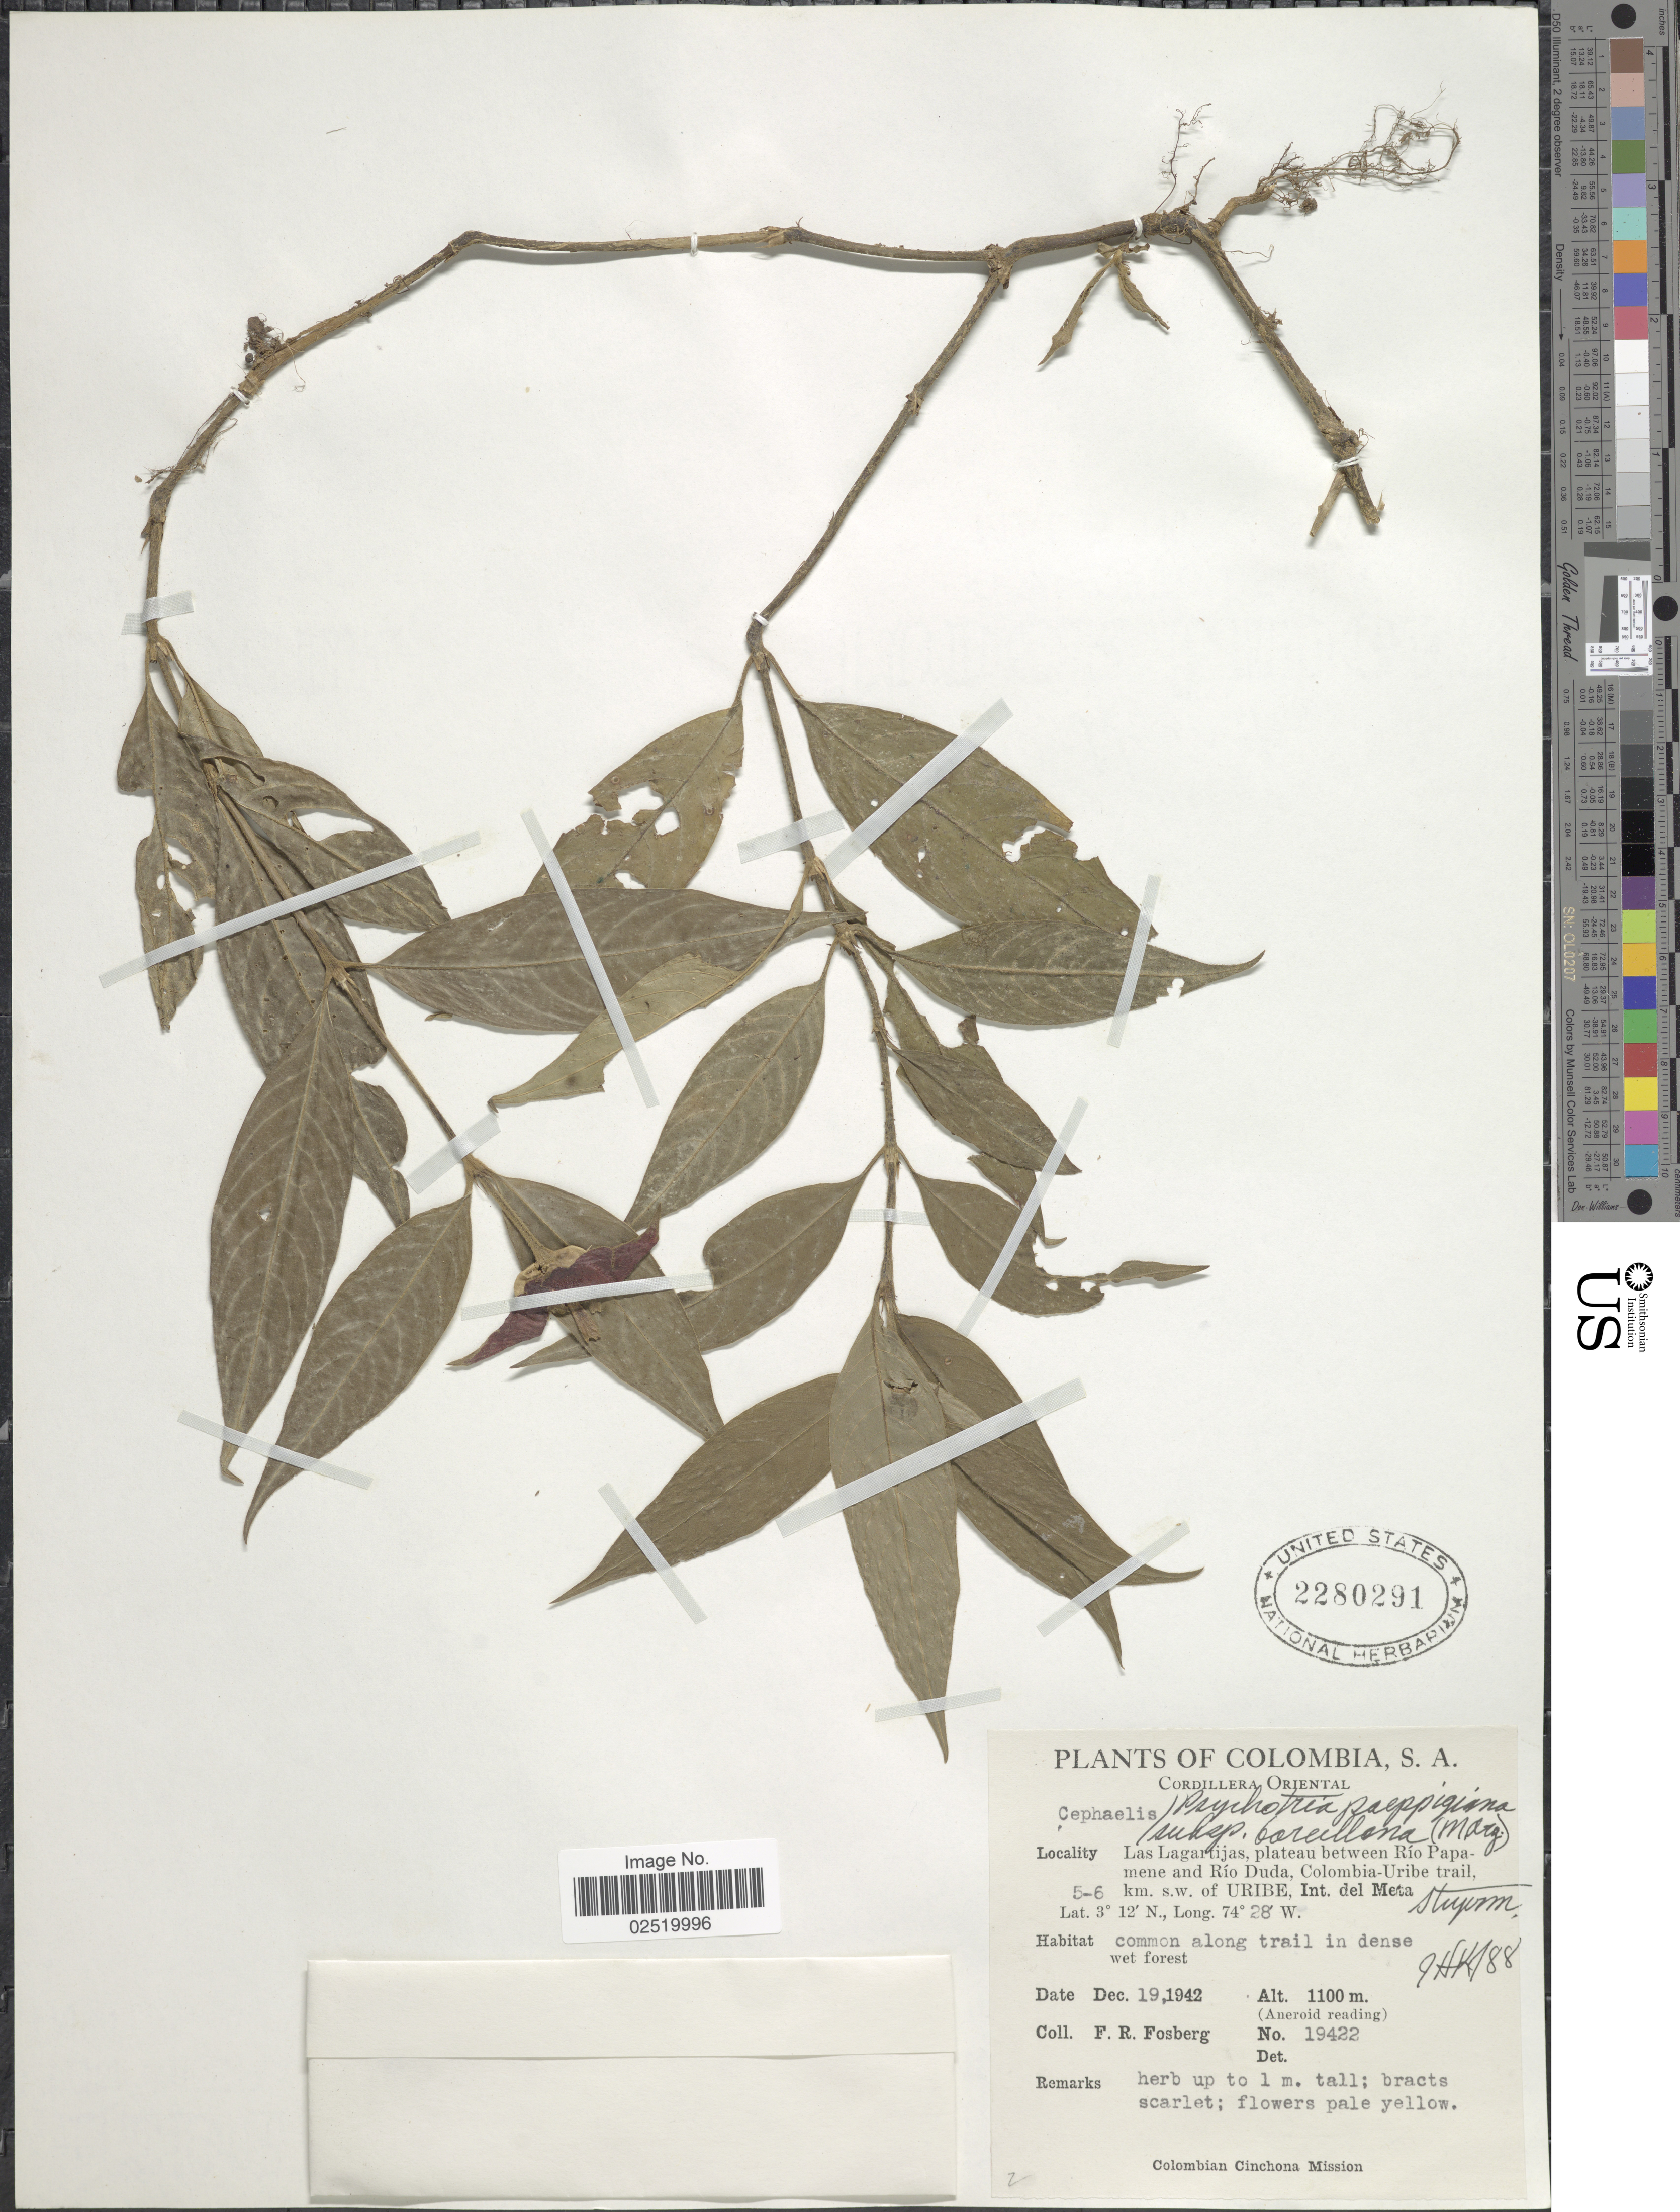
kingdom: Plantae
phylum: Tracheophyta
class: Magnoliopsida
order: Gentianales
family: Rubiaceae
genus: Psychotria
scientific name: Psychotria poeppigiana subsp. barcellana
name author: (Müll. Arg.) Steyerm.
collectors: F. R. Fosberg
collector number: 1942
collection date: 1942-12-19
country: Colombia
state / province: Meta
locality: Cordillera Oriental, Las Lagartijas, plateau between Rio Papamene and Rio Duda, Colombia-Uribe trail, 5-6 km. s.w. of Uribe, Int. del Meta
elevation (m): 1100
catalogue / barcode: US 2280291